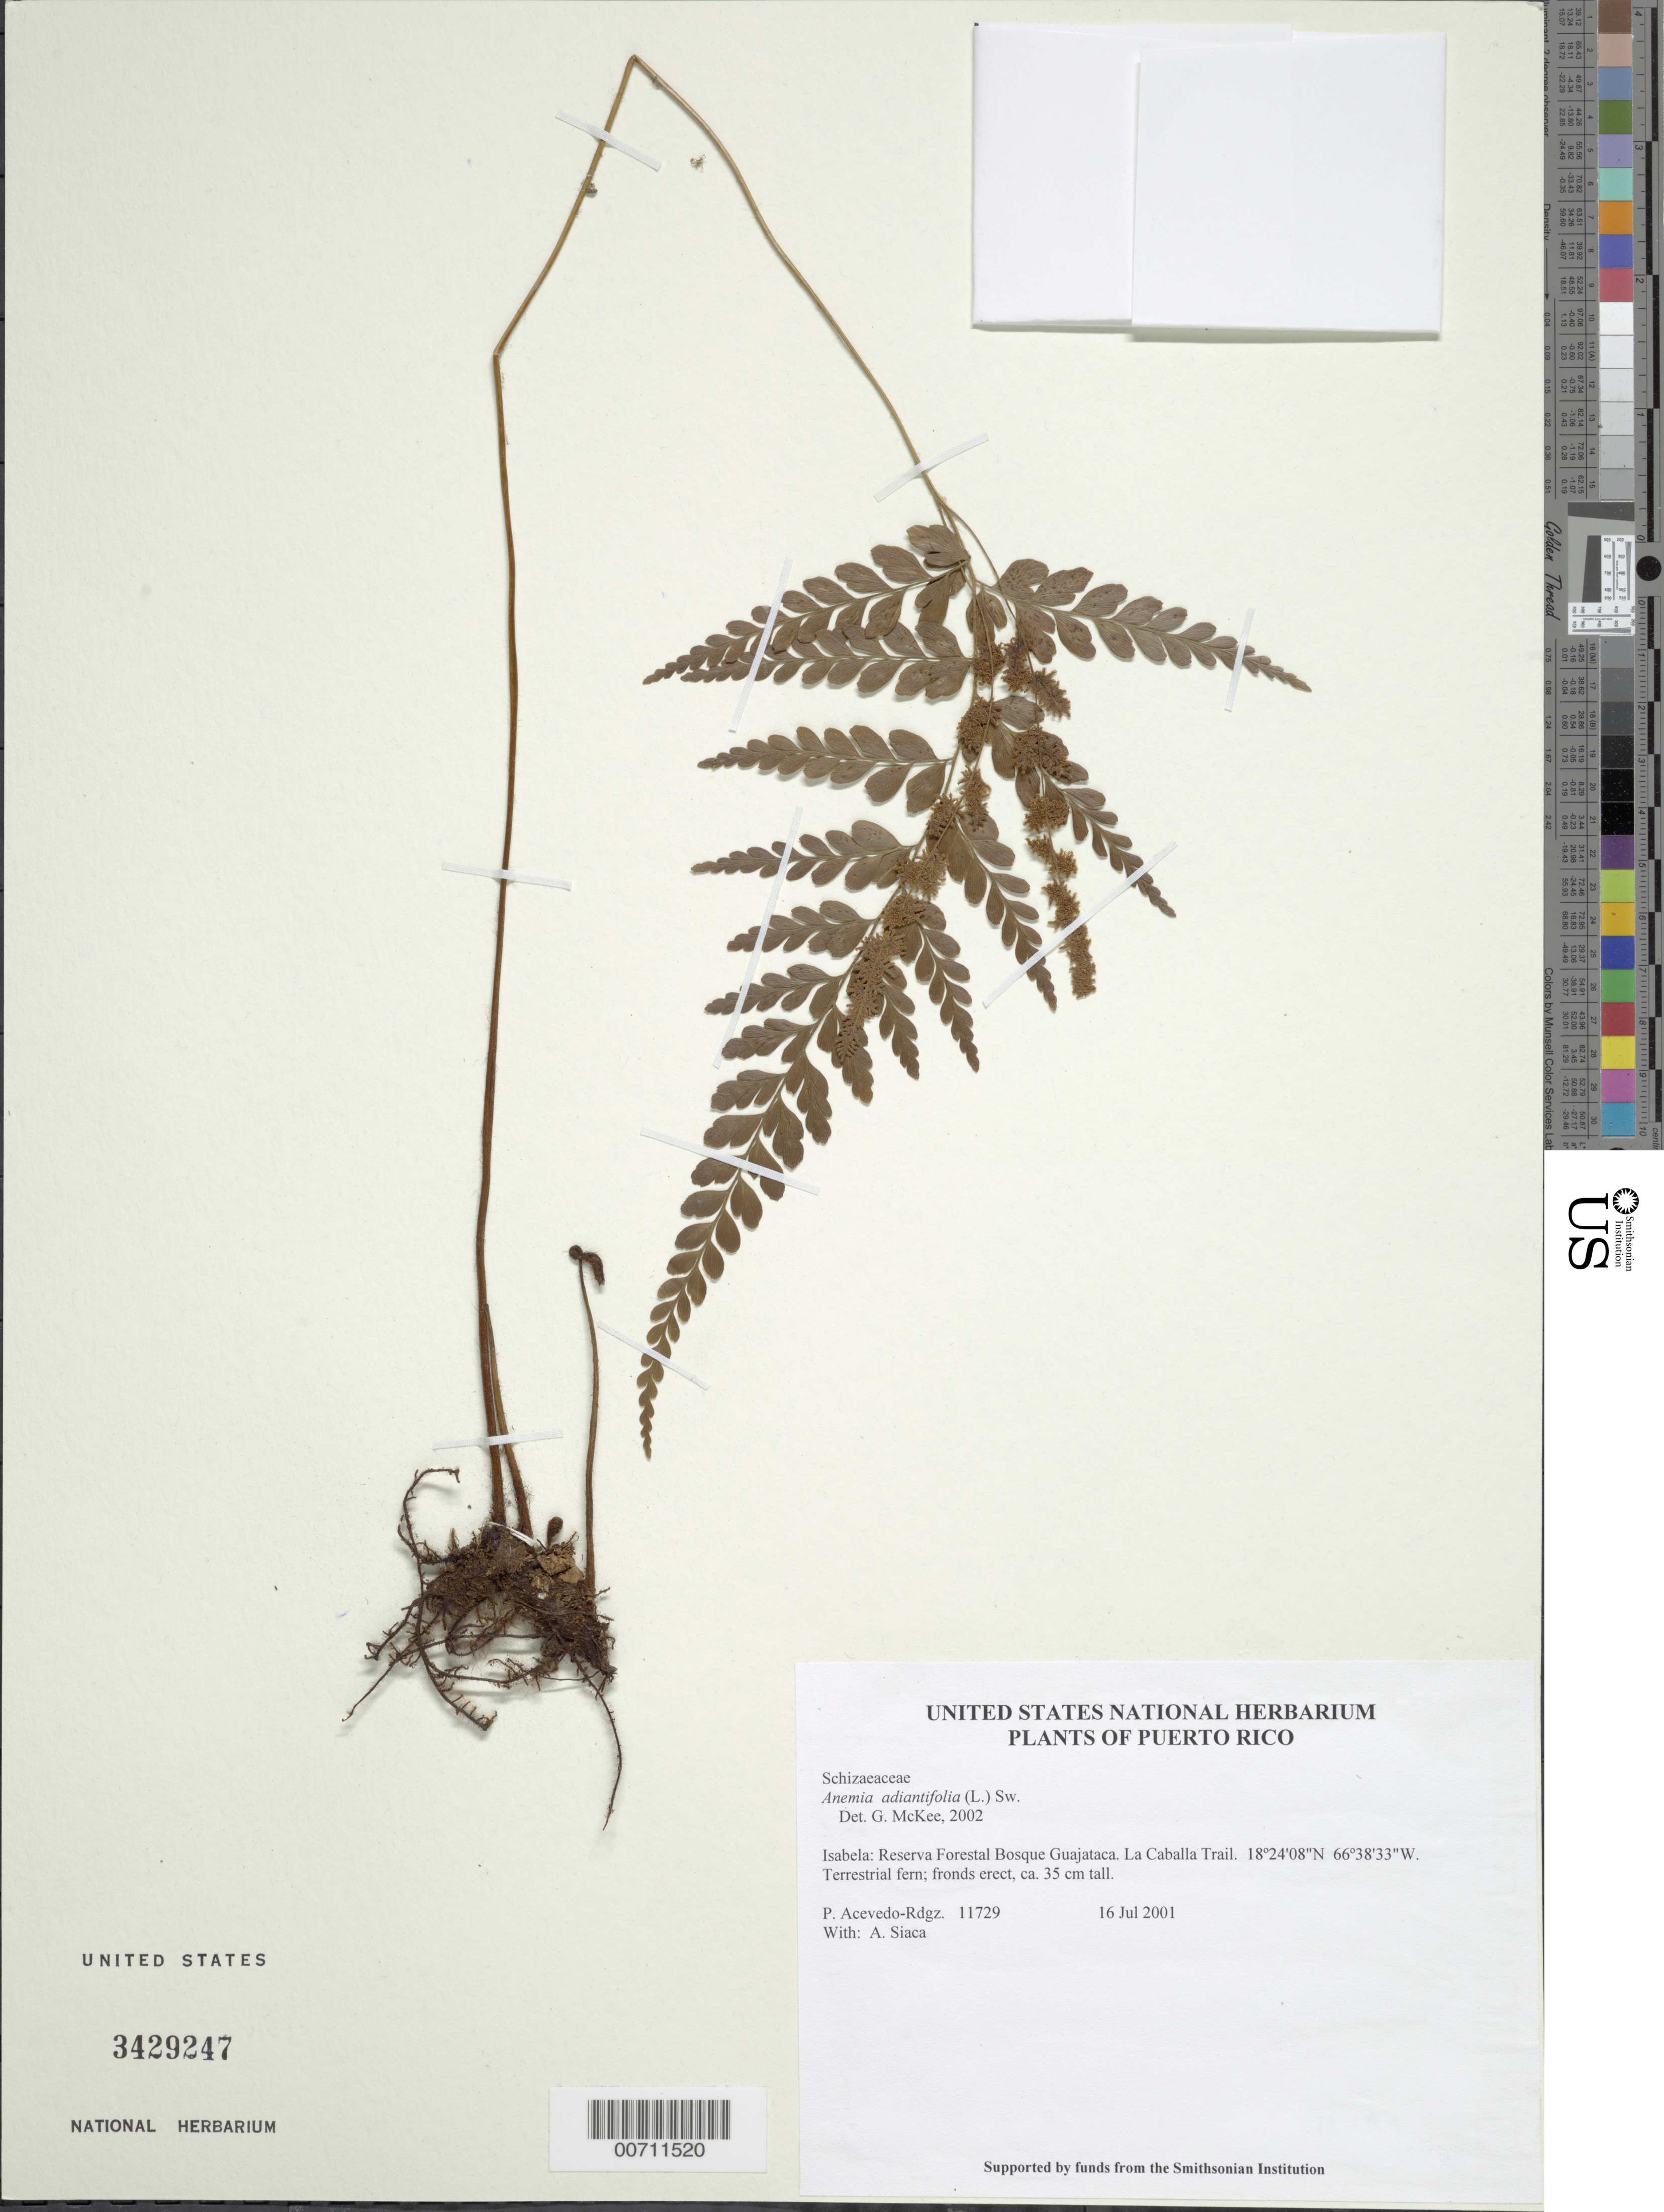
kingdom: Plantae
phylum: Tracheophyta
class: Polypodiopsida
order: Schizaeales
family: Anemiaceae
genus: Anemia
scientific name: Anemia adiantifolia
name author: (L.) Sw.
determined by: McKee, G. S., (US), NMNH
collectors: P. Acevedo-Rodr. & A. Siaca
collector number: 11729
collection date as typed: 16 Jul 2001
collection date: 2001-07-16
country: Puerto Rico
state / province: Isabela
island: Puerto Rico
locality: Isabela: Reserva Forestal Bosque Guajataca. La Caballa Trail.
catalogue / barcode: US 3429247